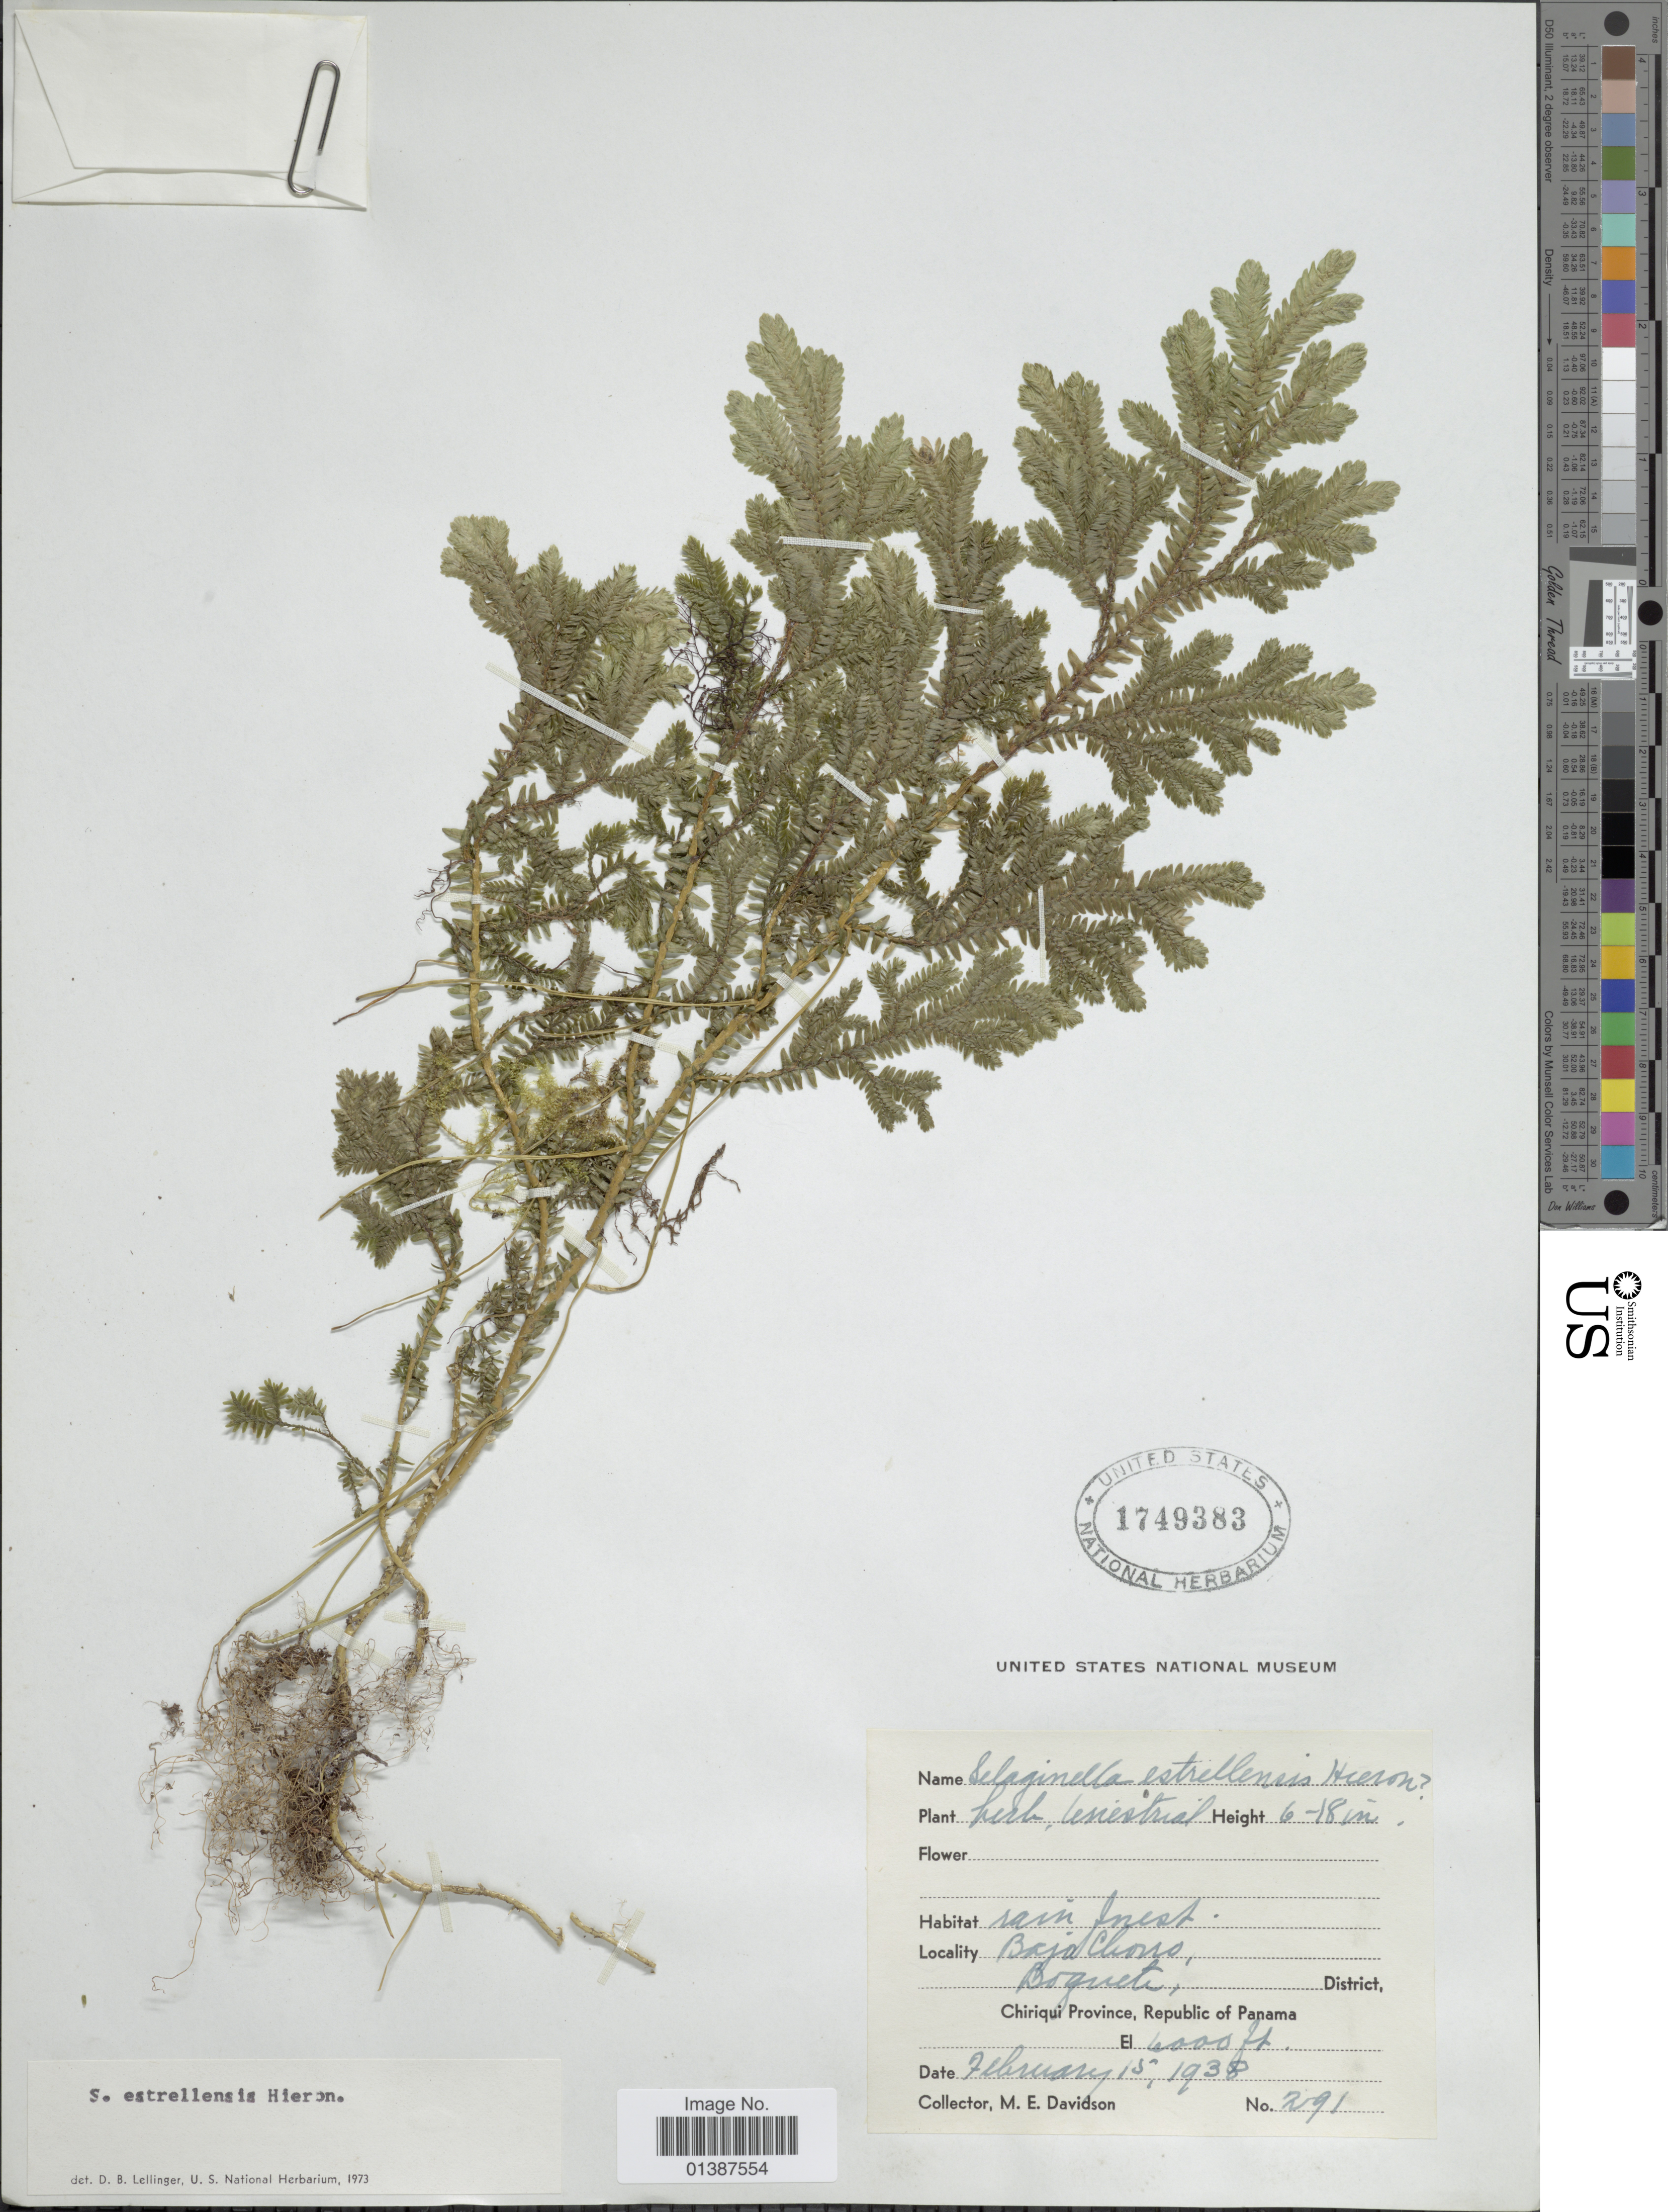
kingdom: Plantae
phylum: Tracheophyta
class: Lycopodiopsida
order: Selaginellales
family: Selaginellaceae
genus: Selaginella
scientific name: Selaginella estrellensis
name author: Hieron.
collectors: M. E. Davidson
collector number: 291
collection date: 1938-02-15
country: Panama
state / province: Chiriqui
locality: Bajo Clouds, Boquete District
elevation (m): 1829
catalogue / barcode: US 1749383